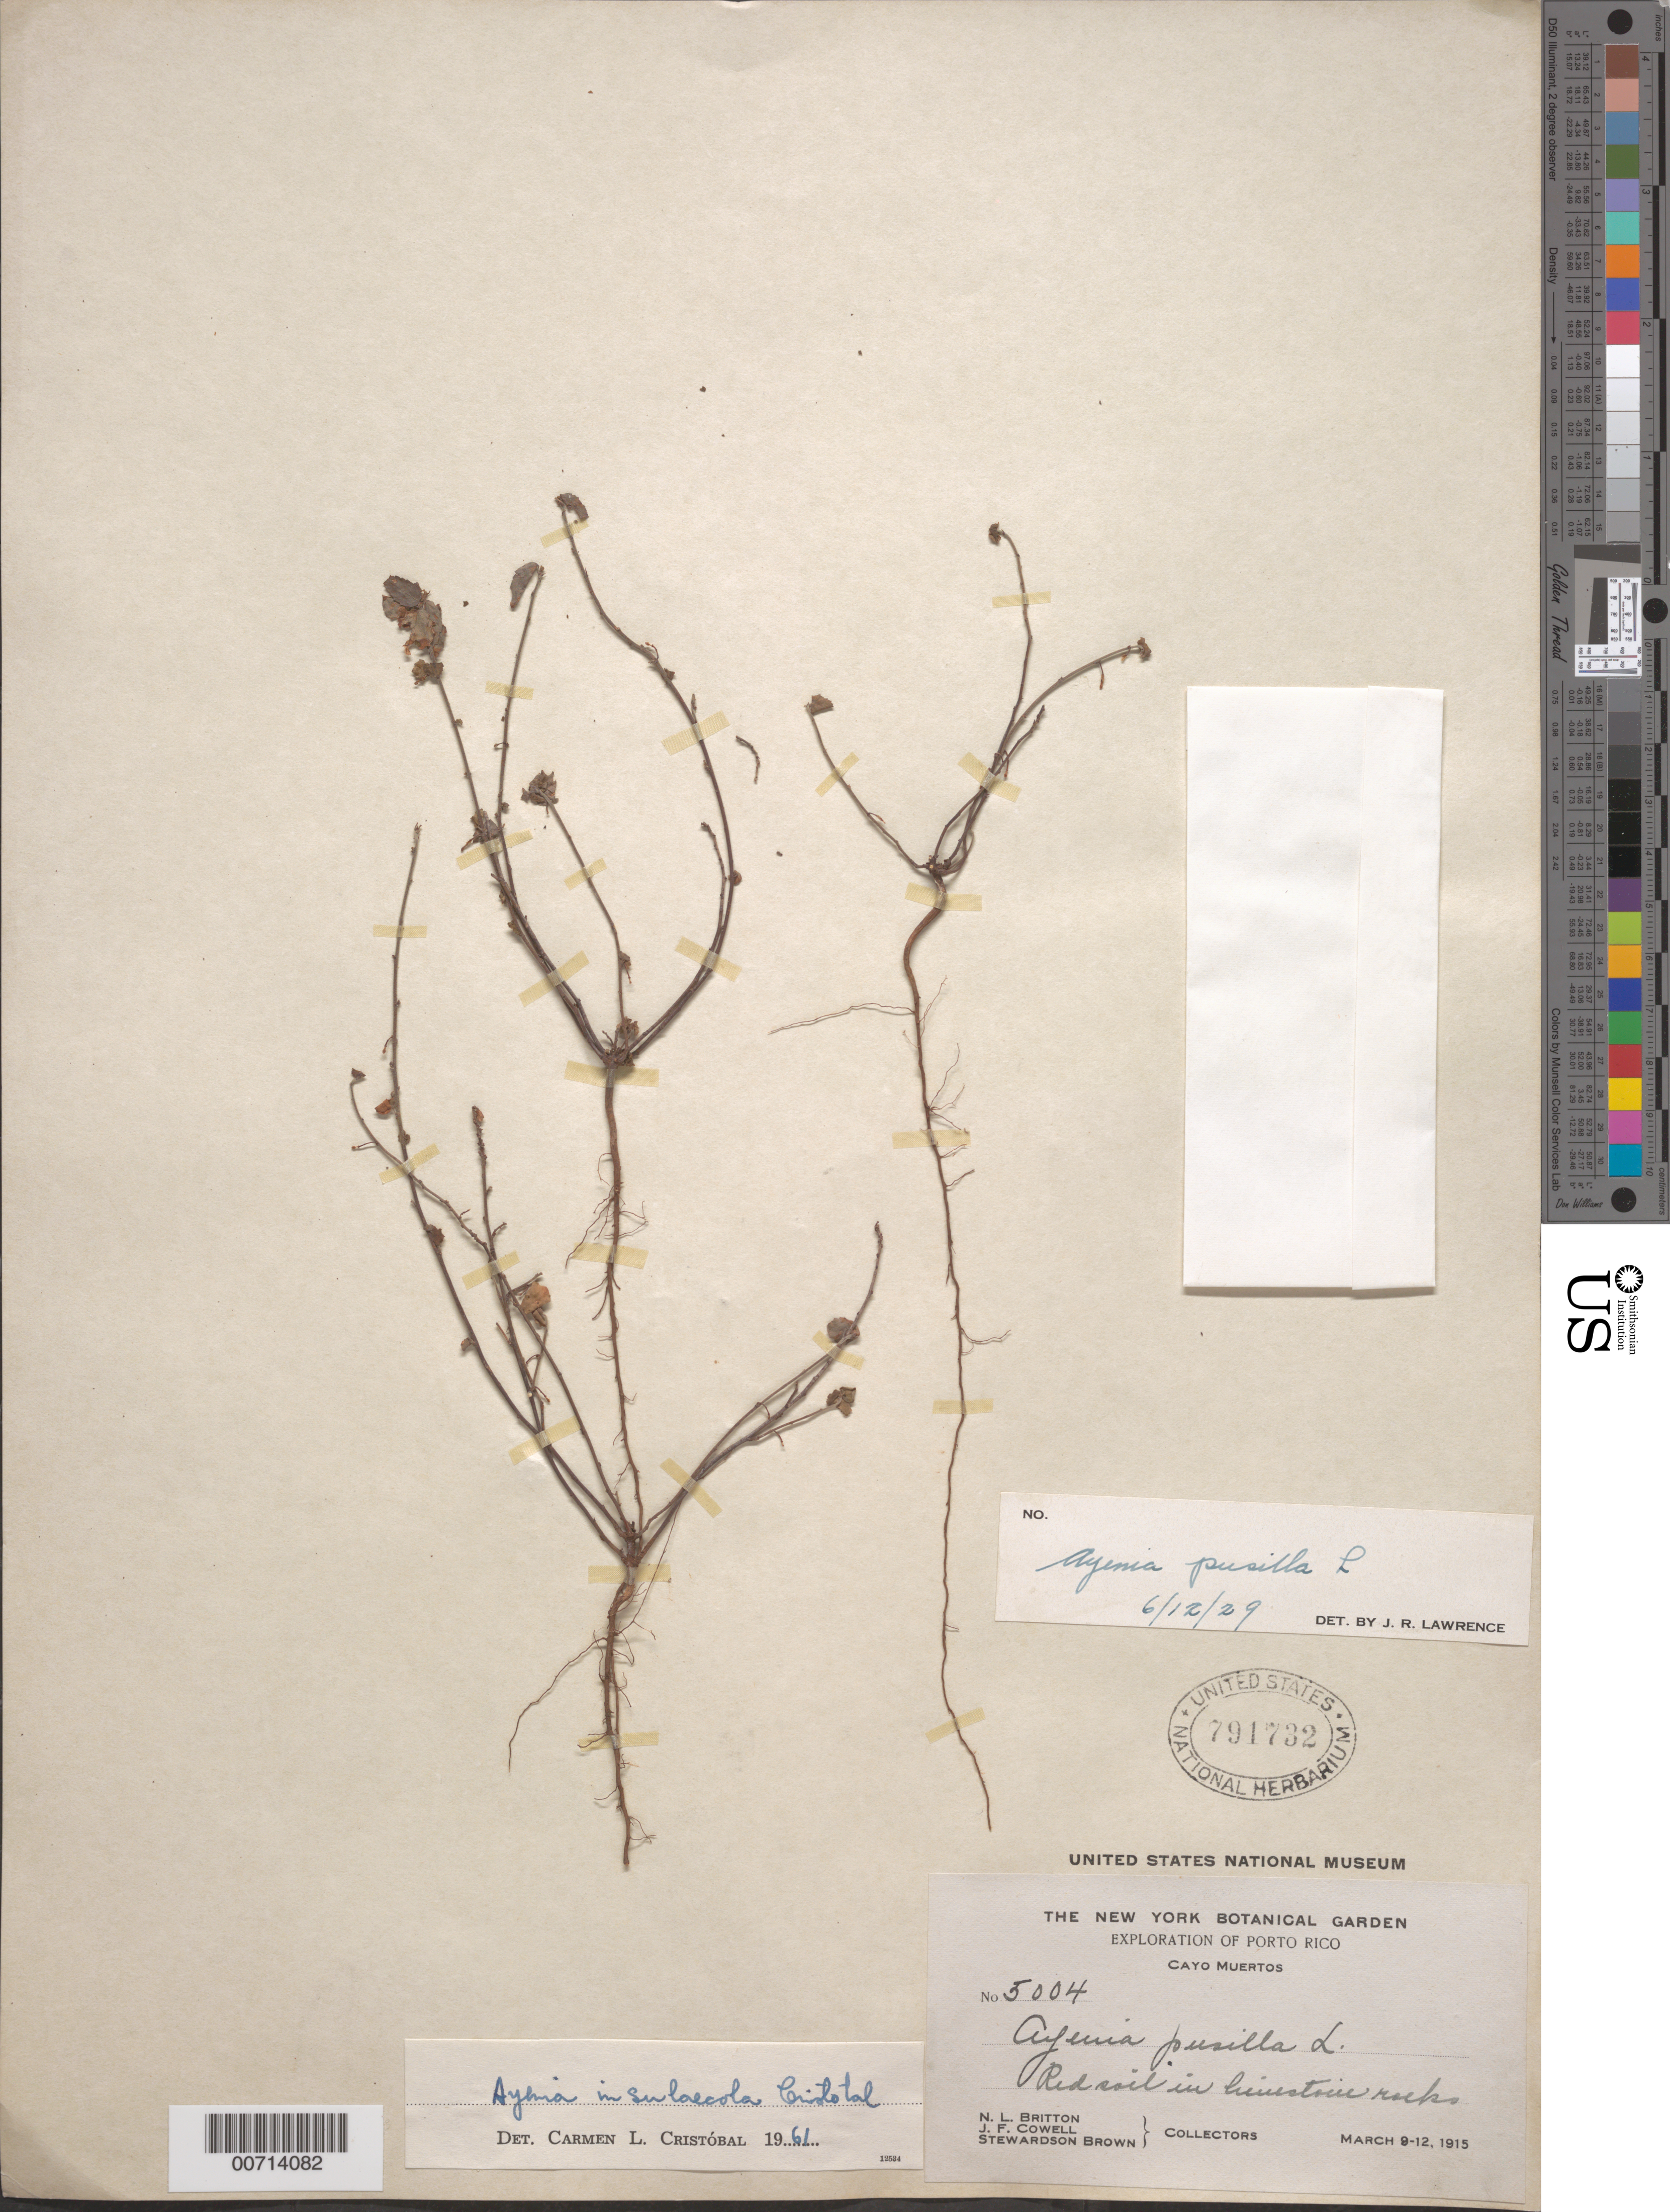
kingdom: Plantae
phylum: Tracheophyta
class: Magnoliopsida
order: Malvales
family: Malvaceae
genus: Ayenia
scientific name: Ayenia insulicola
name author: Cristóbal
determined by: Cristóbal, C.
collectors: N. Britton, J. F. Cowell & S. Brown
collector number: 5004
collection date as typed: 09 Mar 1915 to 12 Mar 1915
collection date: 1915-03-09/1915-03-12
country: Puerto Rico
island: Caja de Muerto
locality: Cayo Muertos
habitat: Red soil in limestone rocks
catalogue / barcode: US 791732